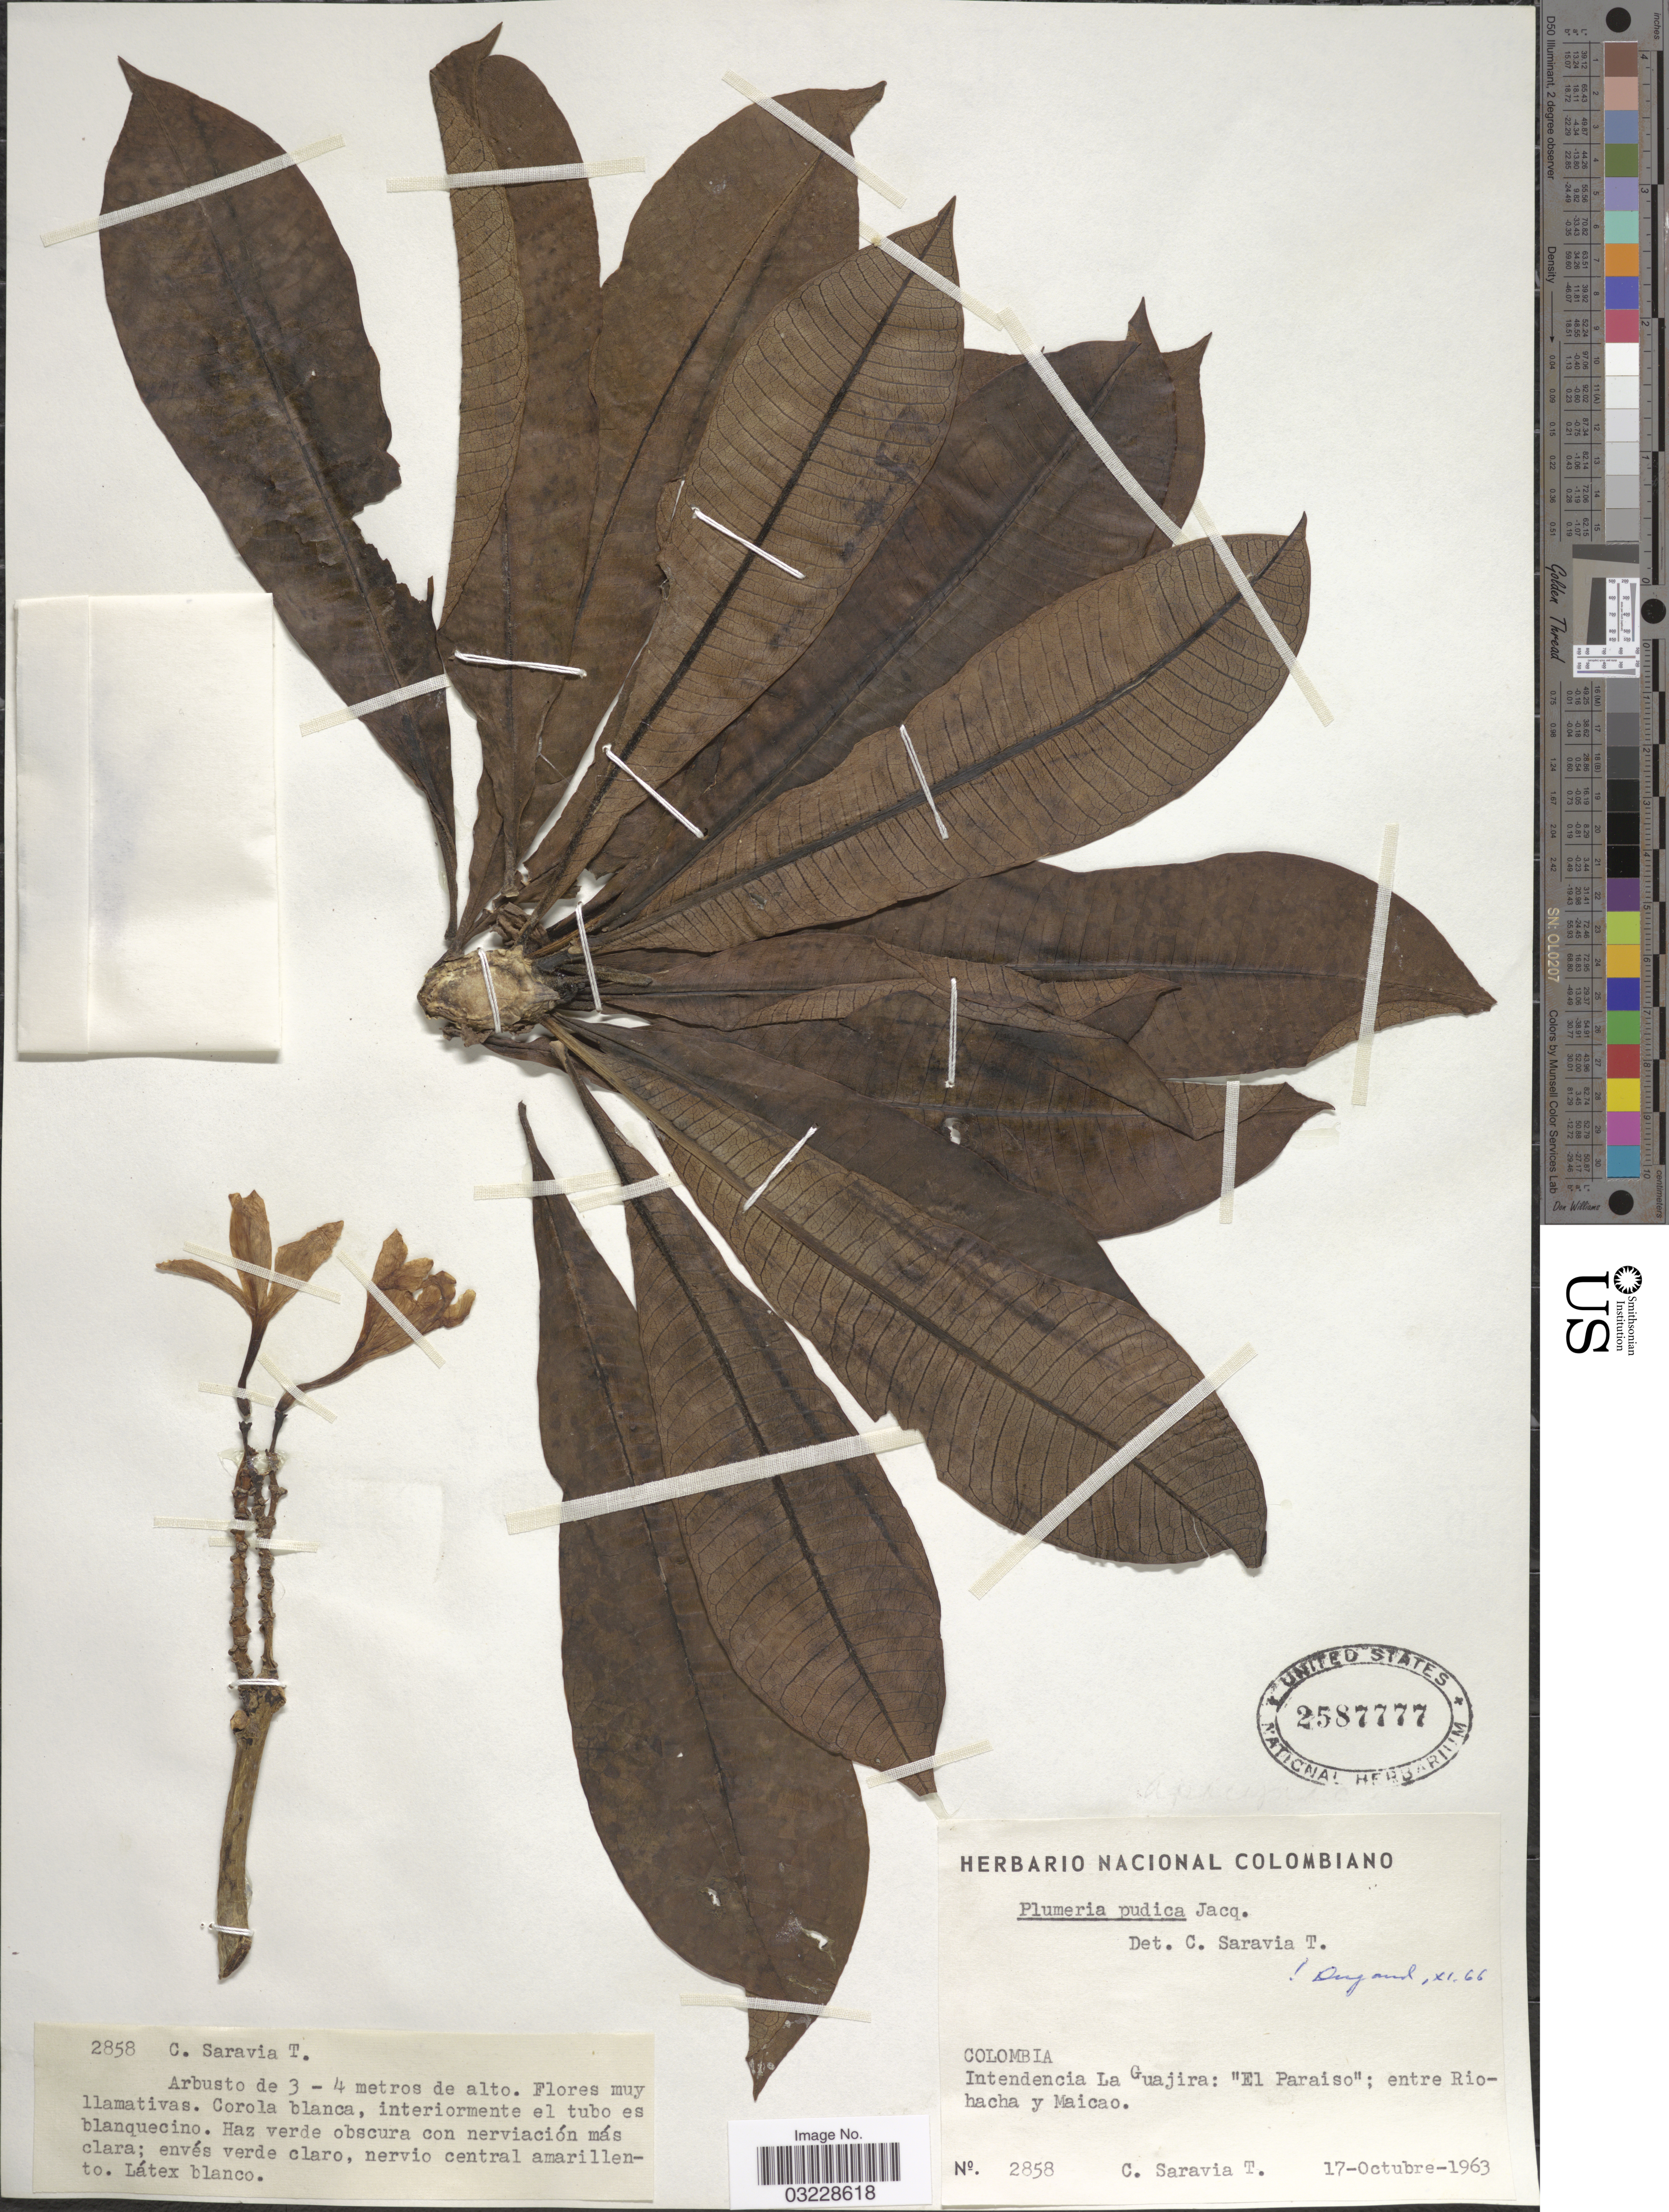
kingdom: Plantae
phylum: Tracheophyta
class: Magnoliopsida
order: Gentianales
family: Apocynaceae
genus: Plumeria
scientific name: Plumeria pudica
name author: Jacq.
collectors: C. Saravia T.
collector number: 2858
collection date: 1963-10-17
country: Colombia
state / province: La Guajira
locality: Intendencia La Guajira: "El Paraiso"; entre Riohacha y Maicao.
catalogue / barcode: US 2587777